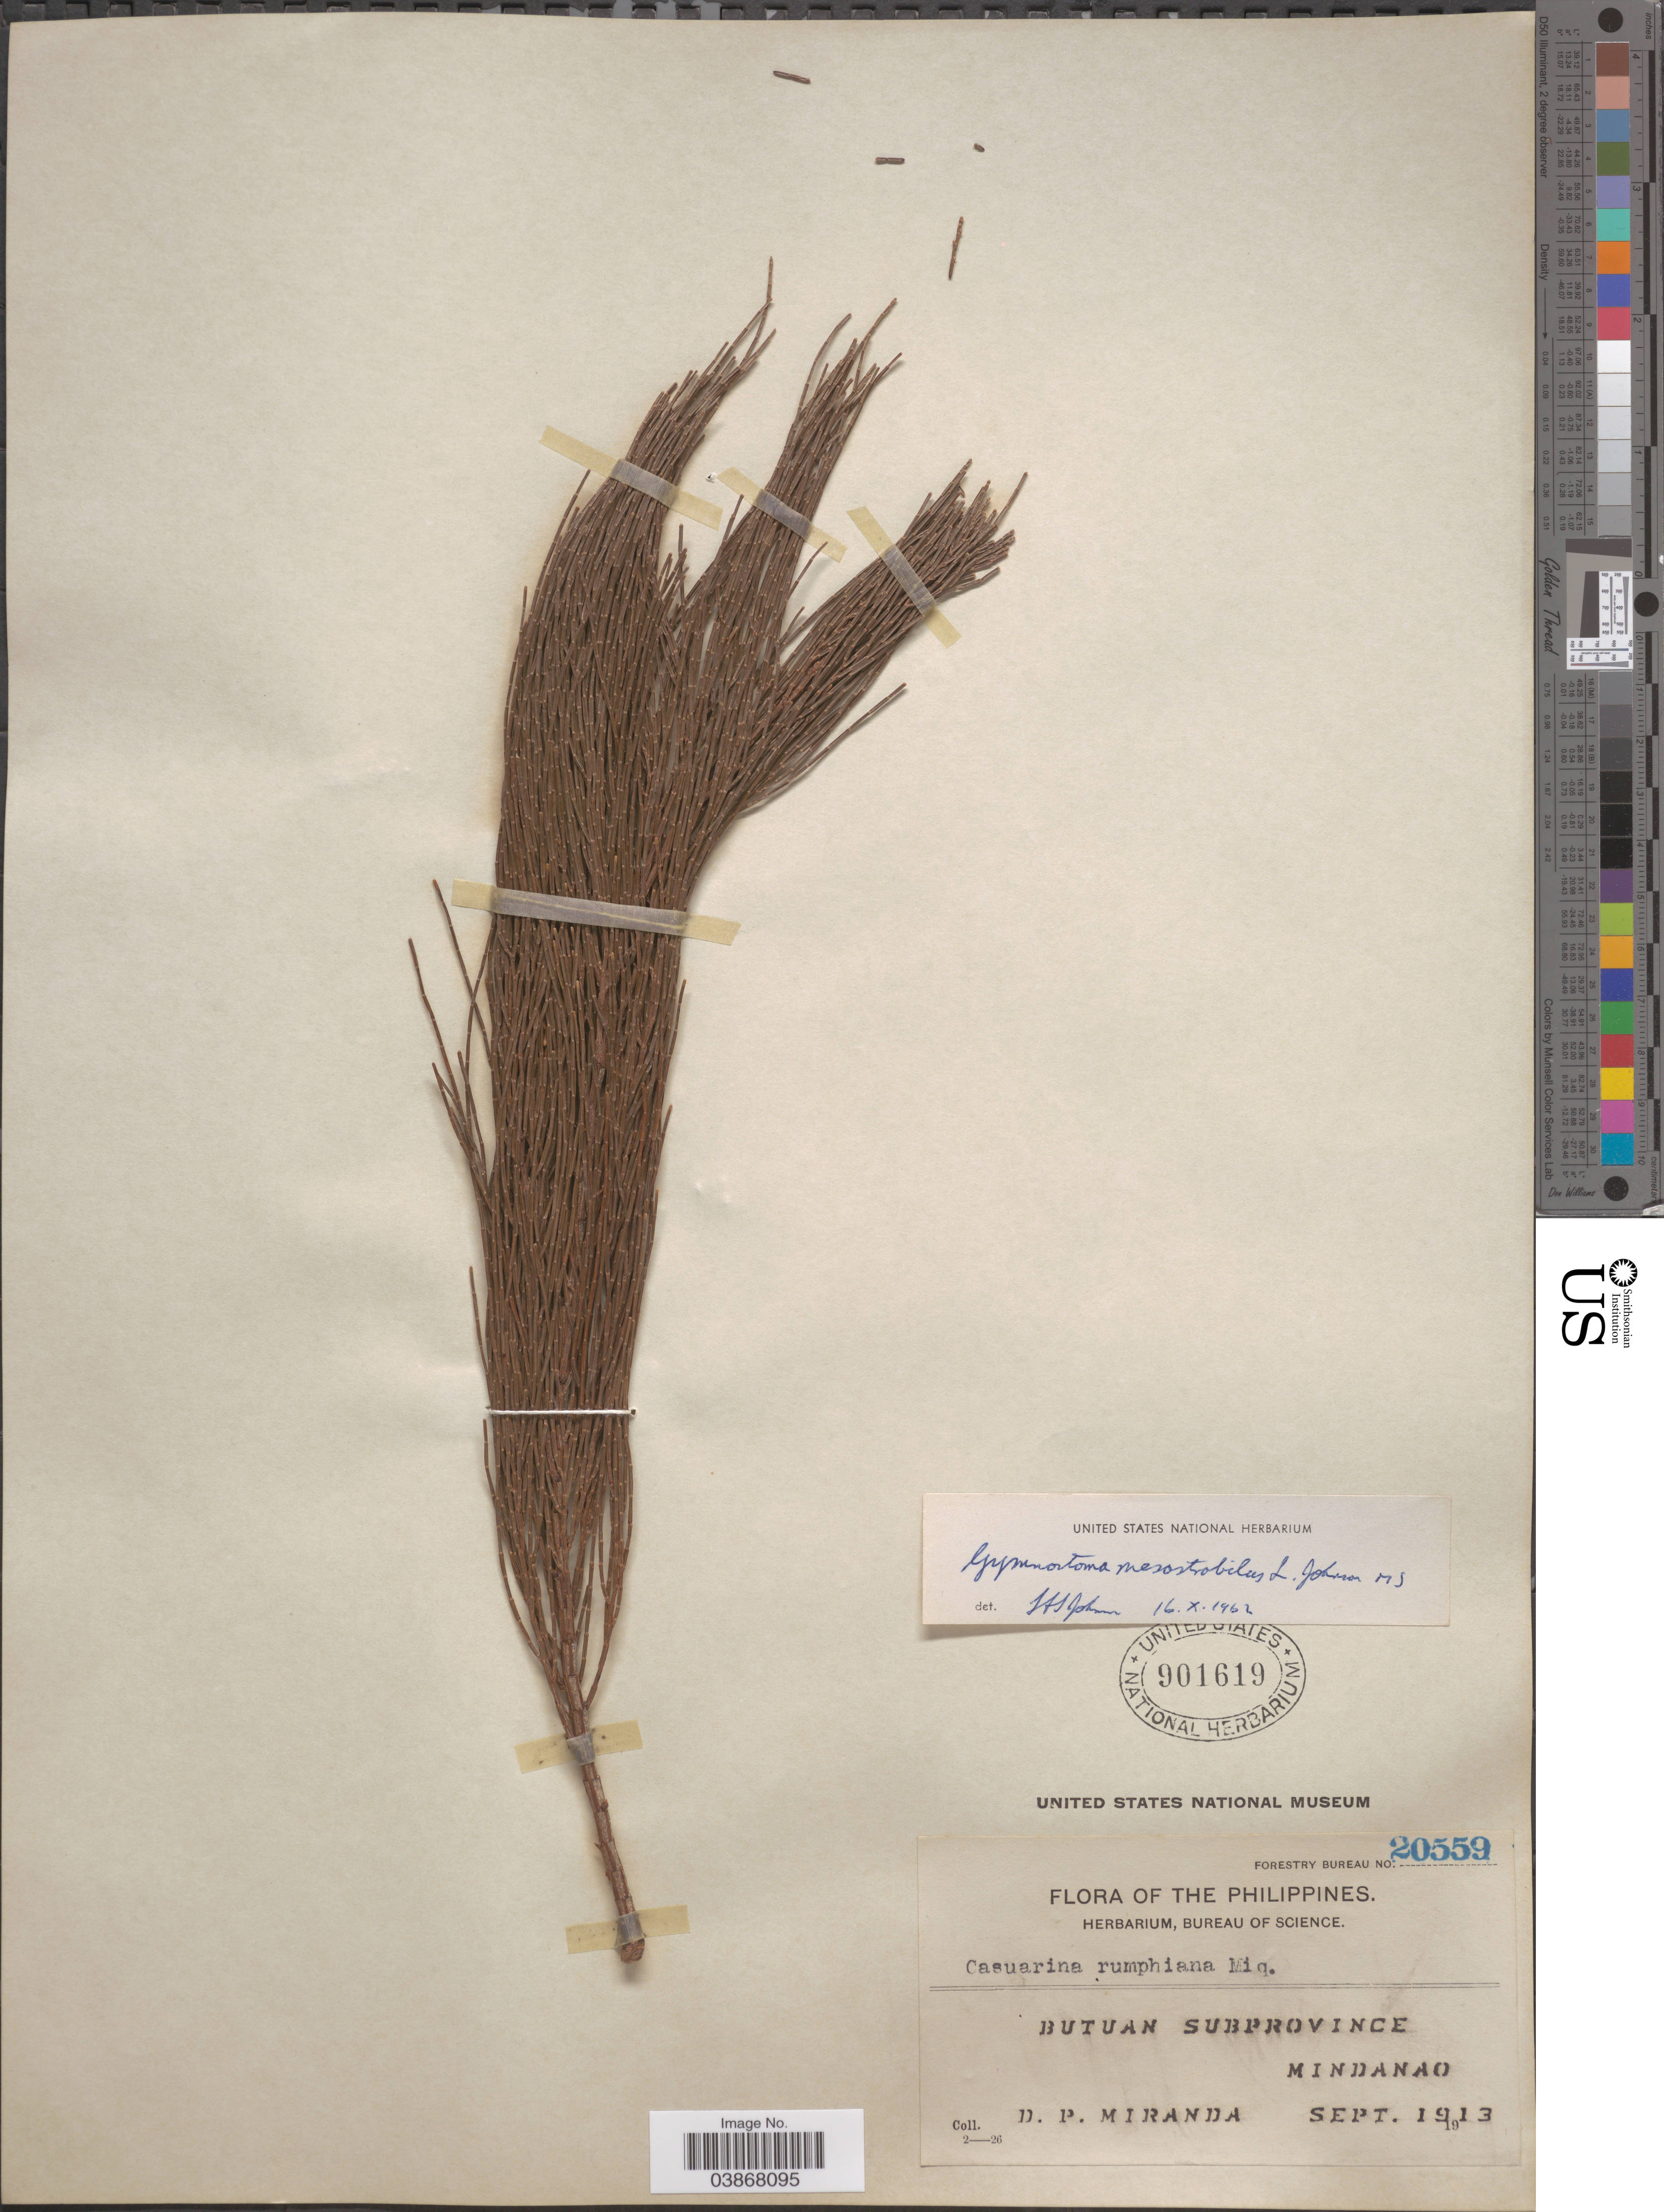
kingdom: Plantae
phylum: Tracheophyta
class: Magnoliopsida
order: Fagales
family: Casuarinaceae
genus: Gymnostoma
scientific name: Gymnostoma mesostrobilus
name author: L.A.S. Johnson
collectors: D. P. Miranda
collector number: Forestry Bureau 20559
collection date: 1913-09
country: Philippines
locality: Butuan Subprovince, Mindanao.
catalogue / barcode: US 901619